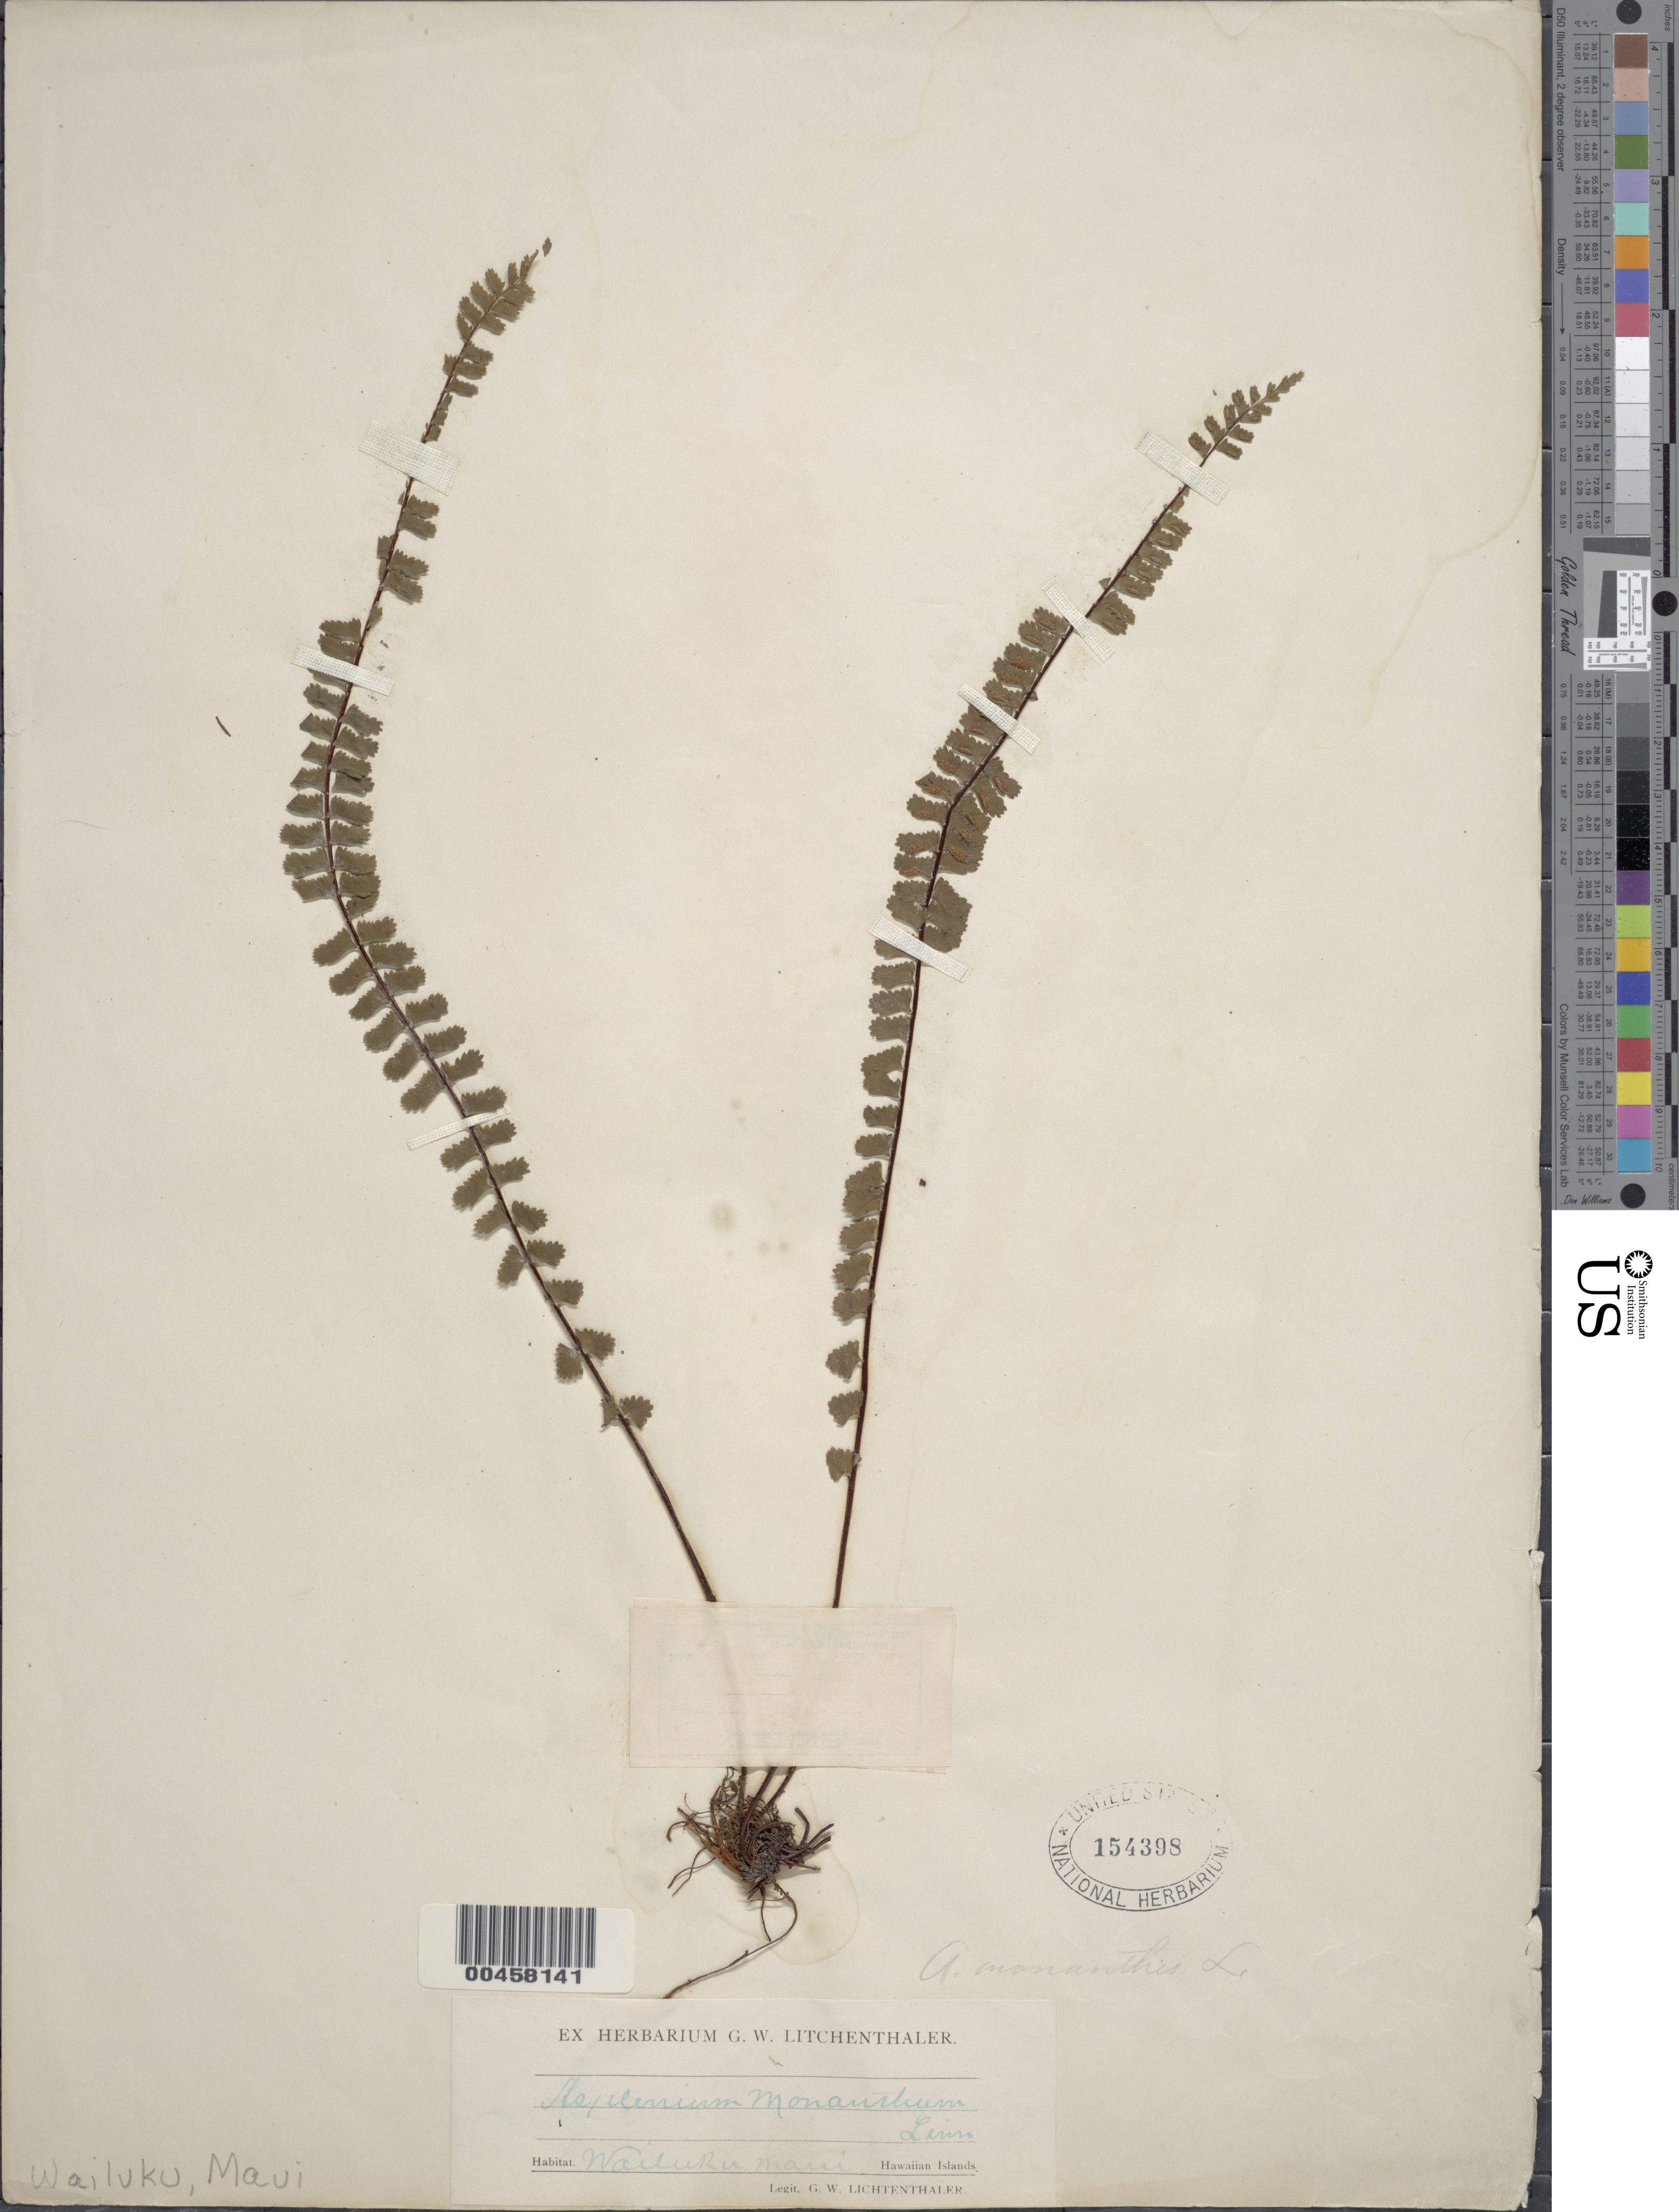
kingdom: Plantae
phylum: Tracheophyta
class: Polypodiopsida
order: Polypodiales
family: Aspleniaceae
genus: Asplenium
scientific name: Asplenium monanthes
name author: L.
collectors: G. Lichtenthaler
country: United States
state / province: Hawaii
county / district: Maui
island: Maui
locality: Hawaiian Islands: Wailuku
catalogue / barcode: US 154398